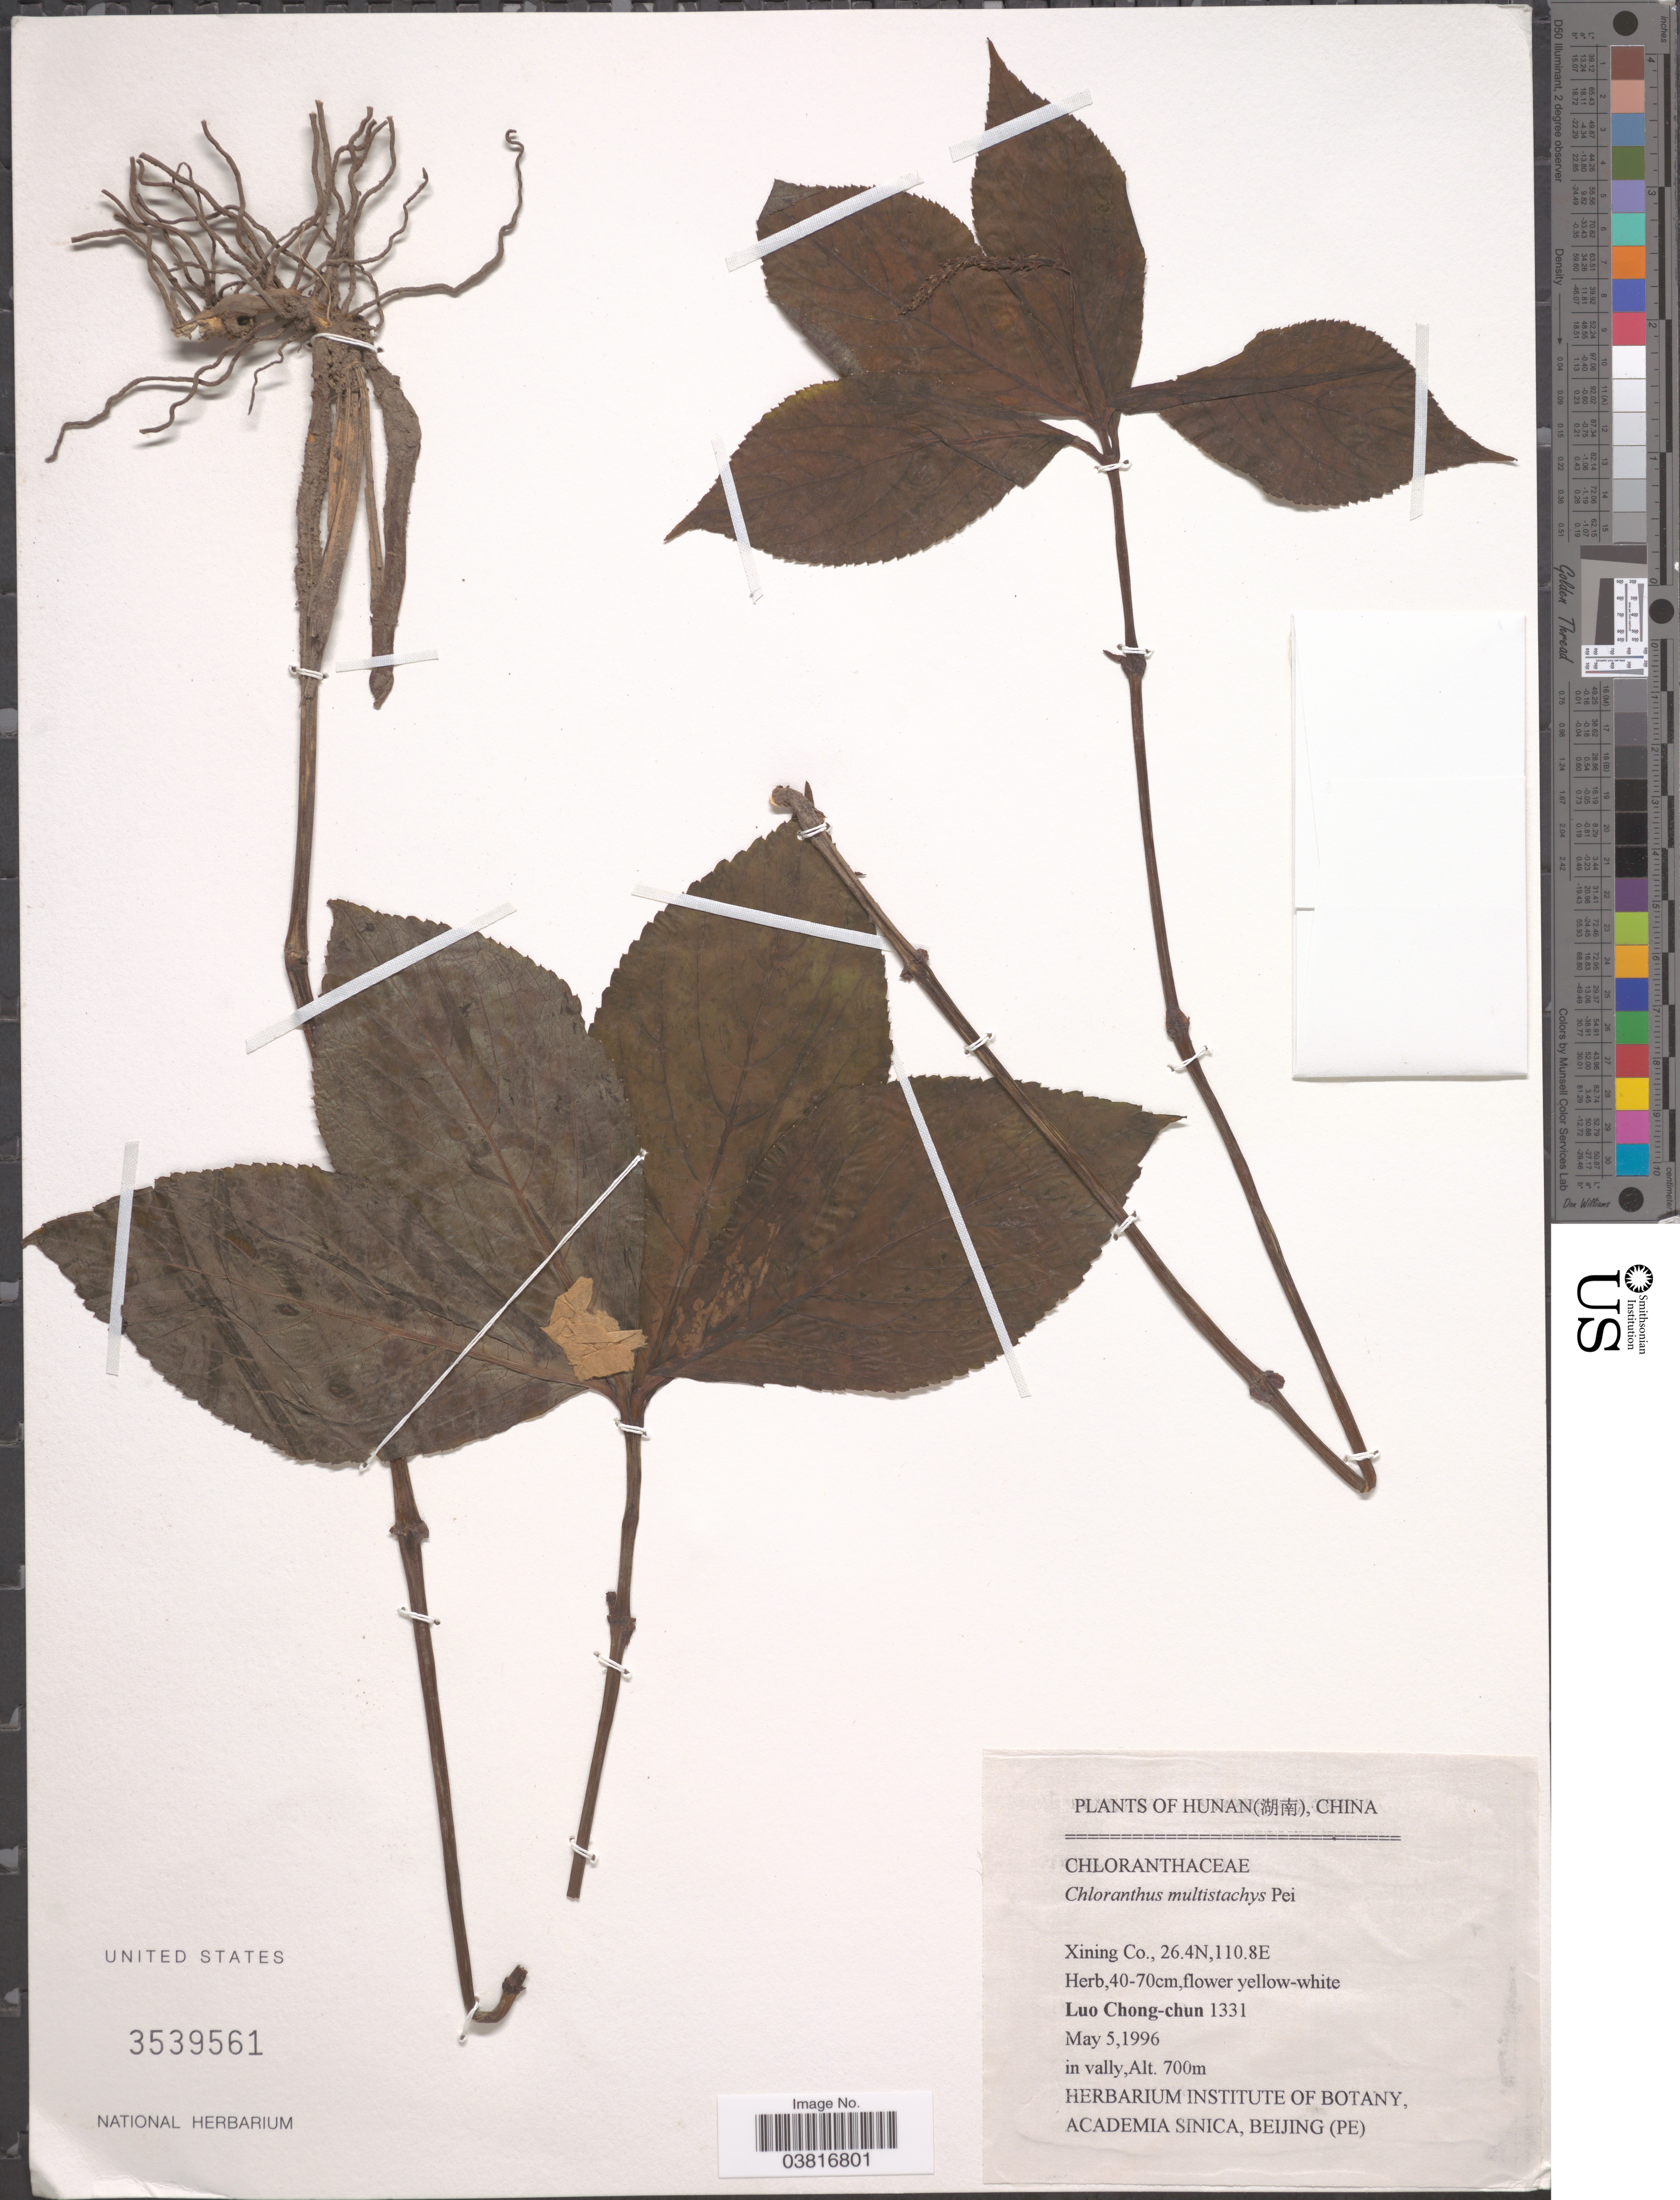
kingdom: Plantae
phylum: Tracheophyta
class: Magnoliopsida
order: Chloranthales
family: Chloranthaceae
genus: Chloranthus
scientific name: Chloranthus multistachys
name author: C. P'ei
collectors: L. Chong-Chun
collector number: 1331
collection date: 1996-05-05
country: China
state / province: Hunan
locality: Xining Co.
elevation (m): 700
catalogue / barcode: US 3539561